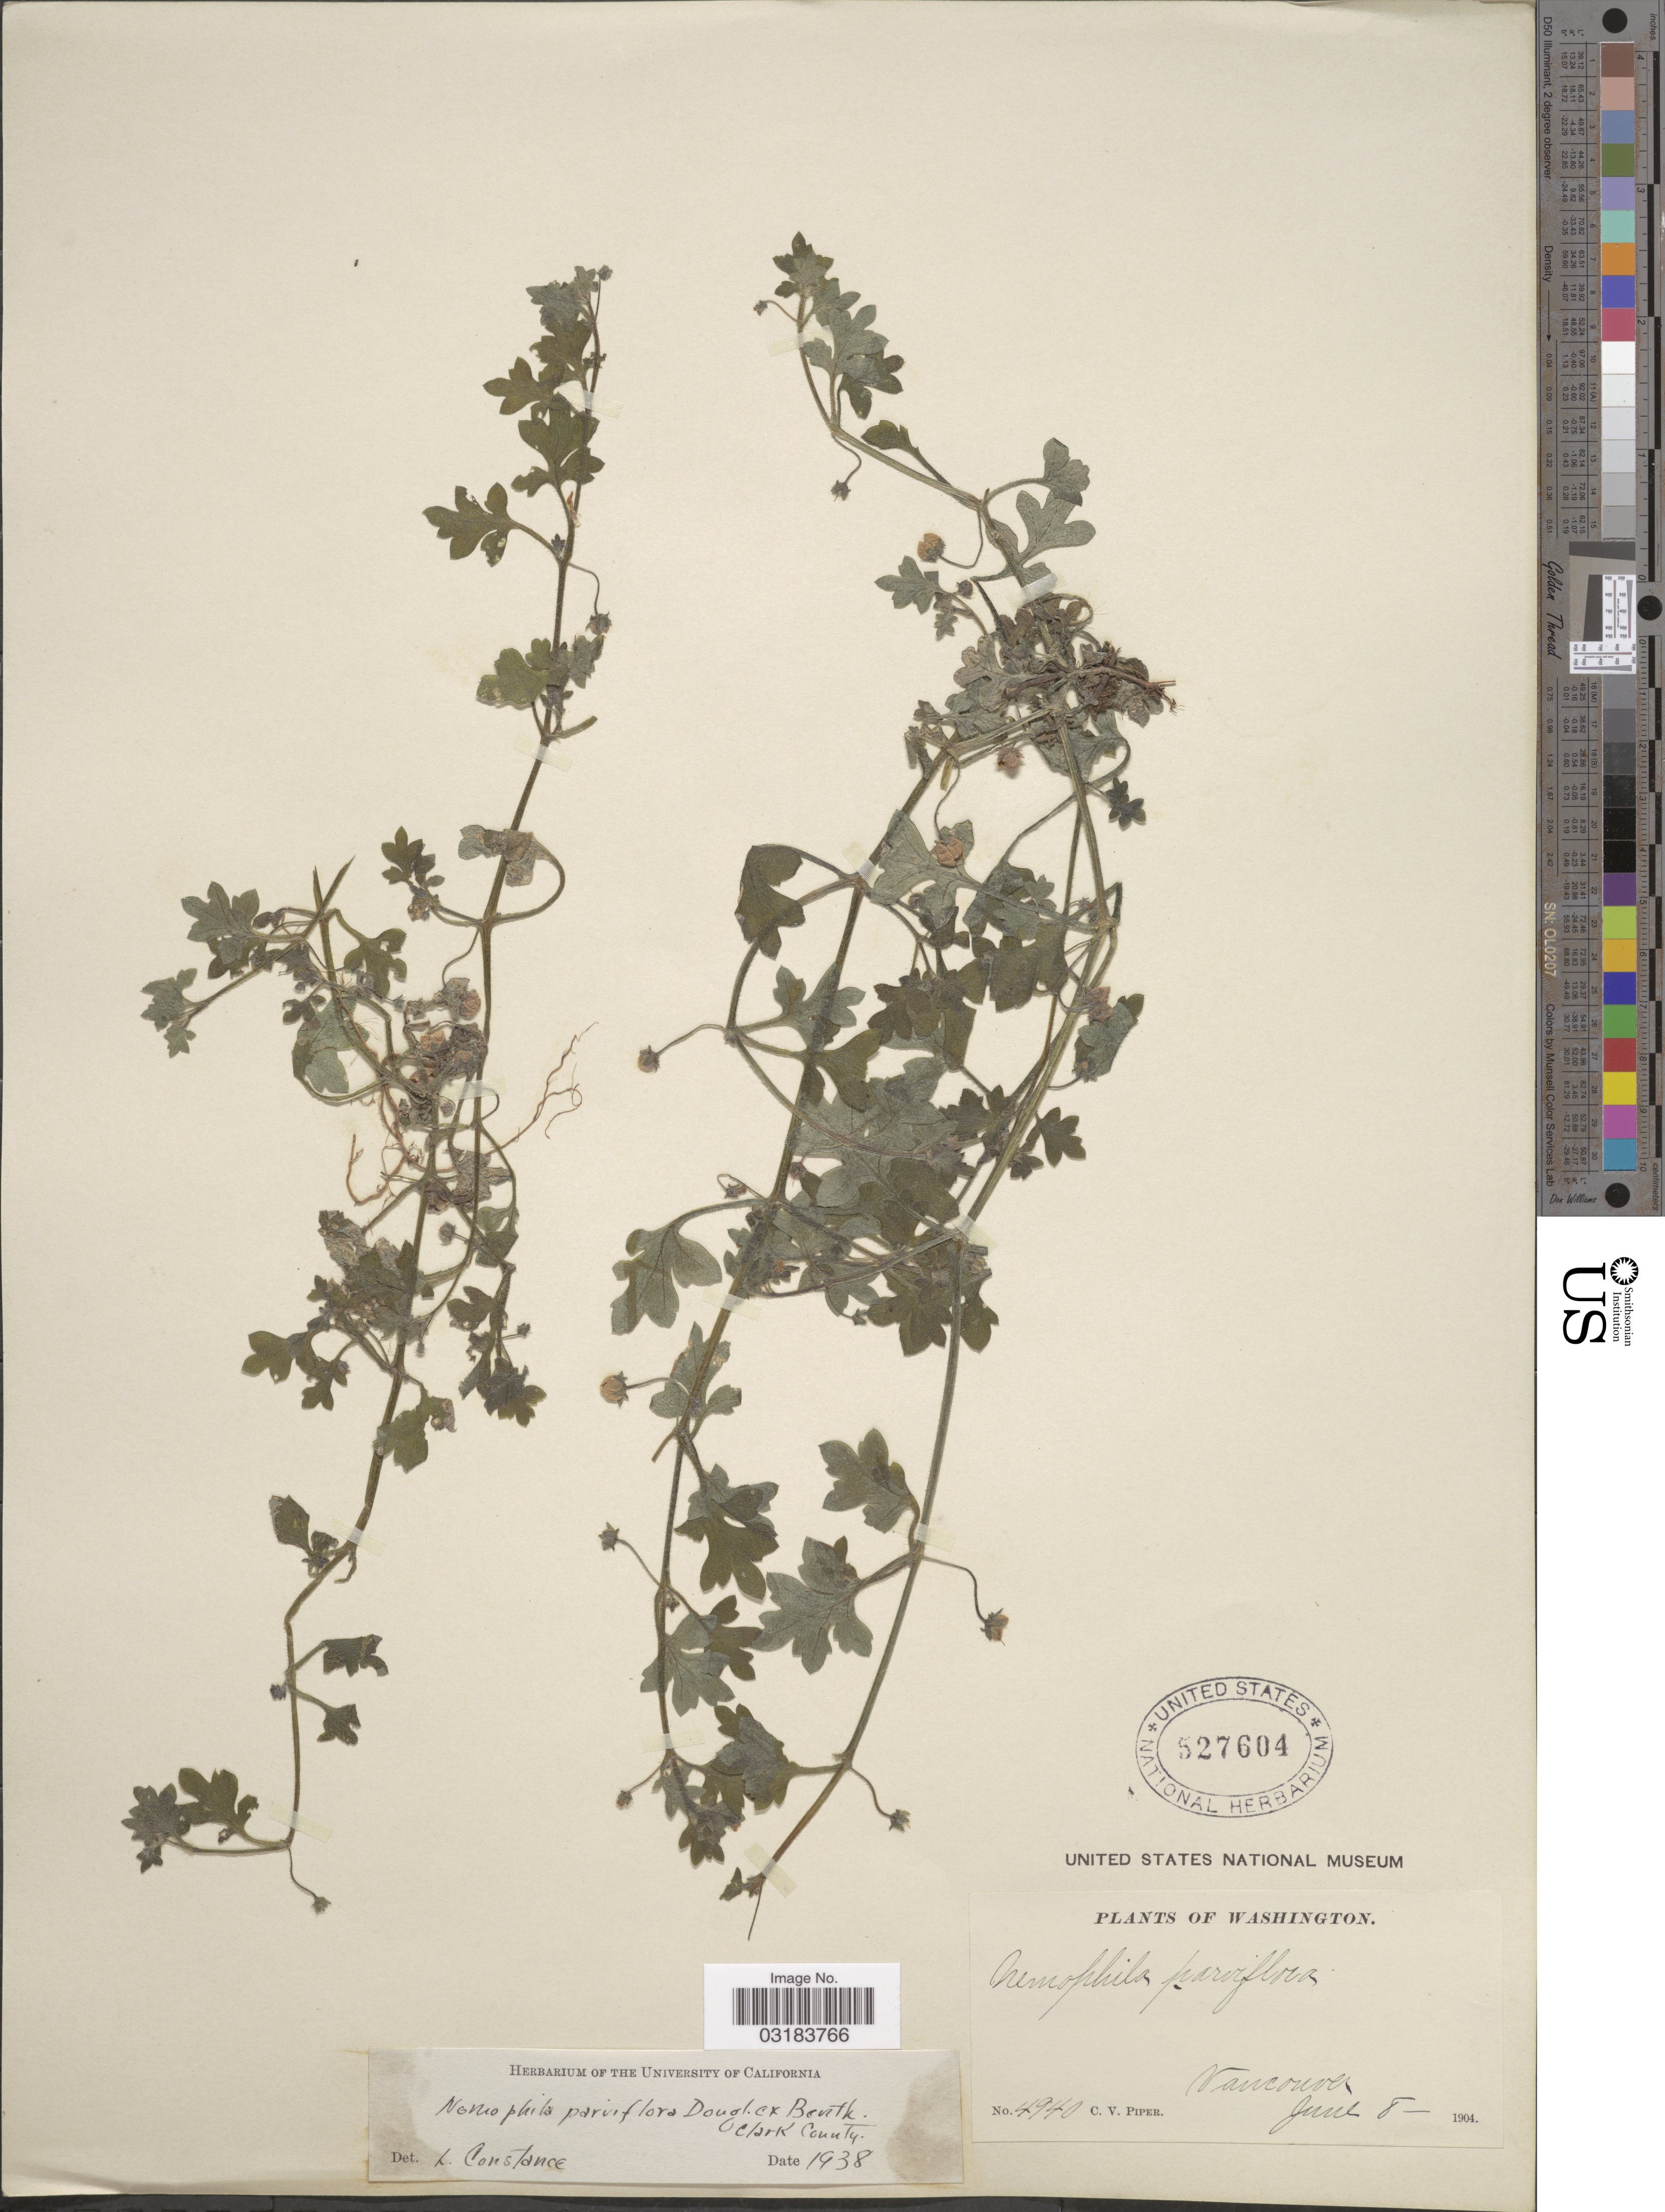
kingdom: Plantae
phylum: Tracheophyta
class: Magnoliopsida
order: Boraginales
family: Hydrophyllaceae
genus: Nemophila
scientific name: Nemophila parviflora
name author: Douglas ex Benth.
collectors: C. V. Piper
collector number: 4940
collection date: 1904-06-08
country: United States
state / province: Washington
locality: Vancouver.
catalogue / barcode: US 527604